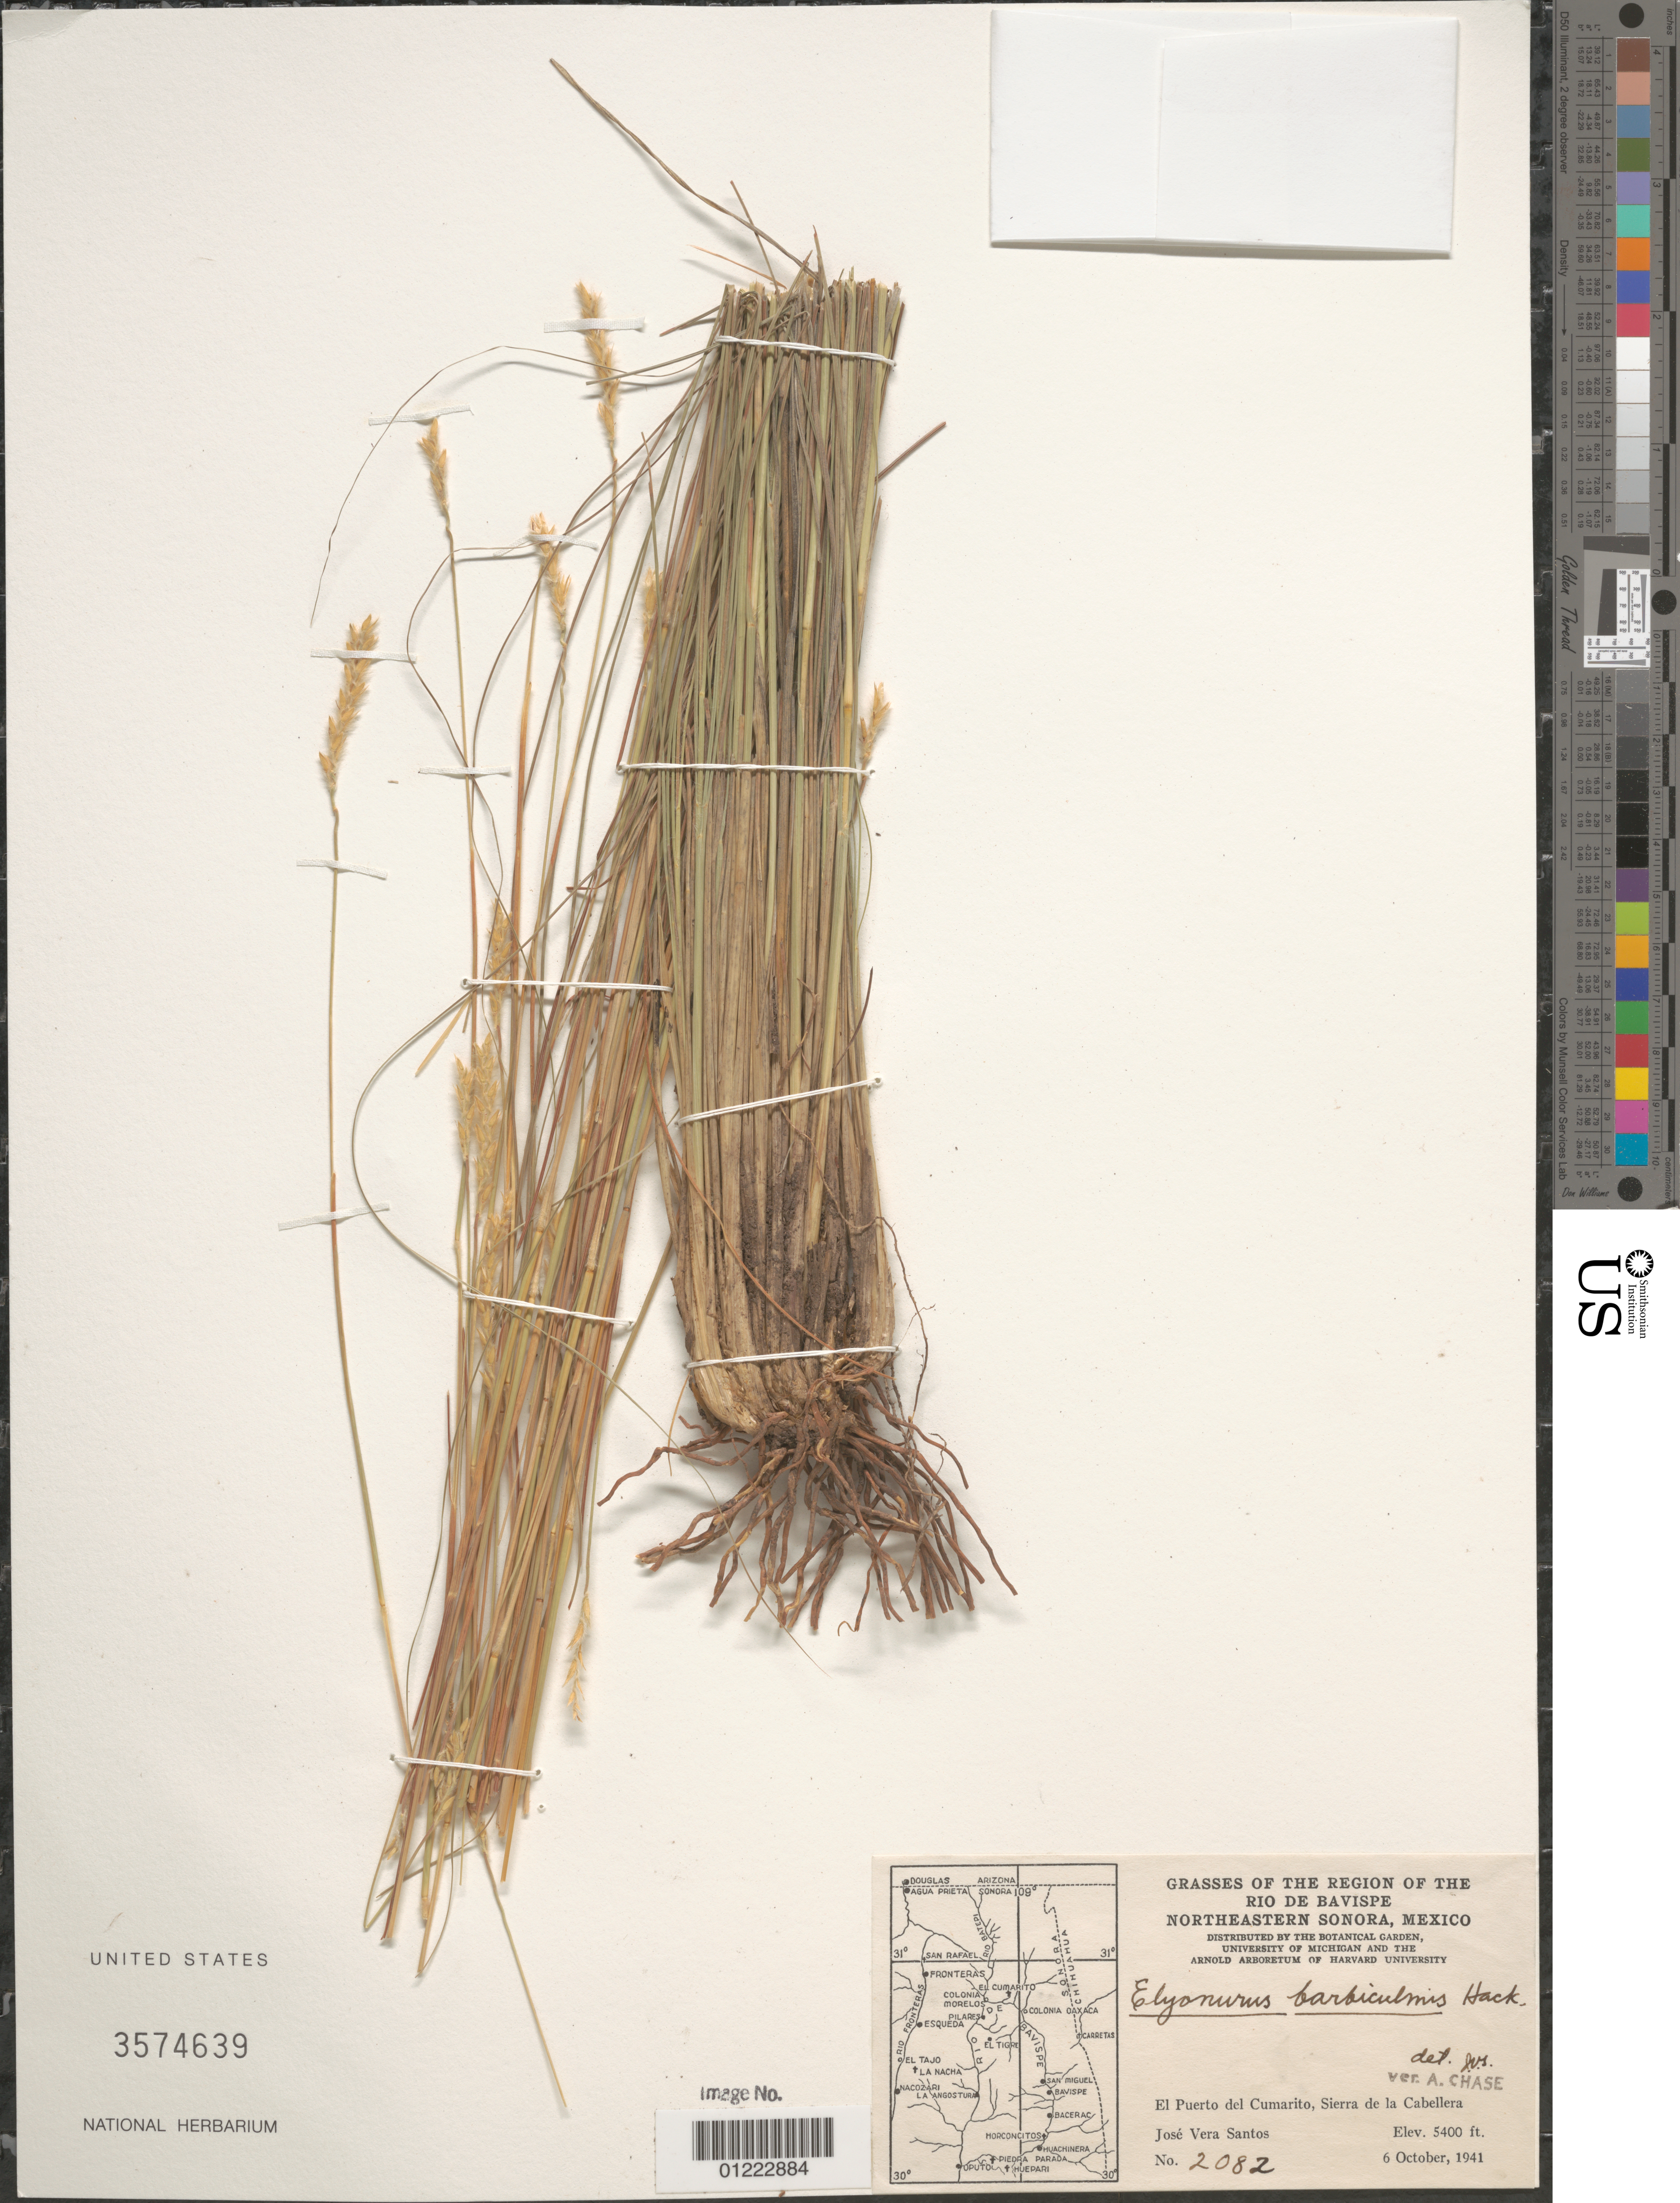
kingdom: Plantae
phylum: Tracheophyta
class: Liliopsida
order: Poales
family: Poaceae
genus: Elionurus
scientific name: Elionurus barbiculmis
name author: Hack. in A. DC.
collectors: J. Vera Santos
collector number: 2082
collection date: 1941-10-06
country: Mexico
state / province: Sonora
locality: Region of the Rio de Bavispe Northeastern Sonora. El Puerto del Cumarito, Sierra de la Cabellera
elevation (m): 1645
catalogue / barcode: US 3574639